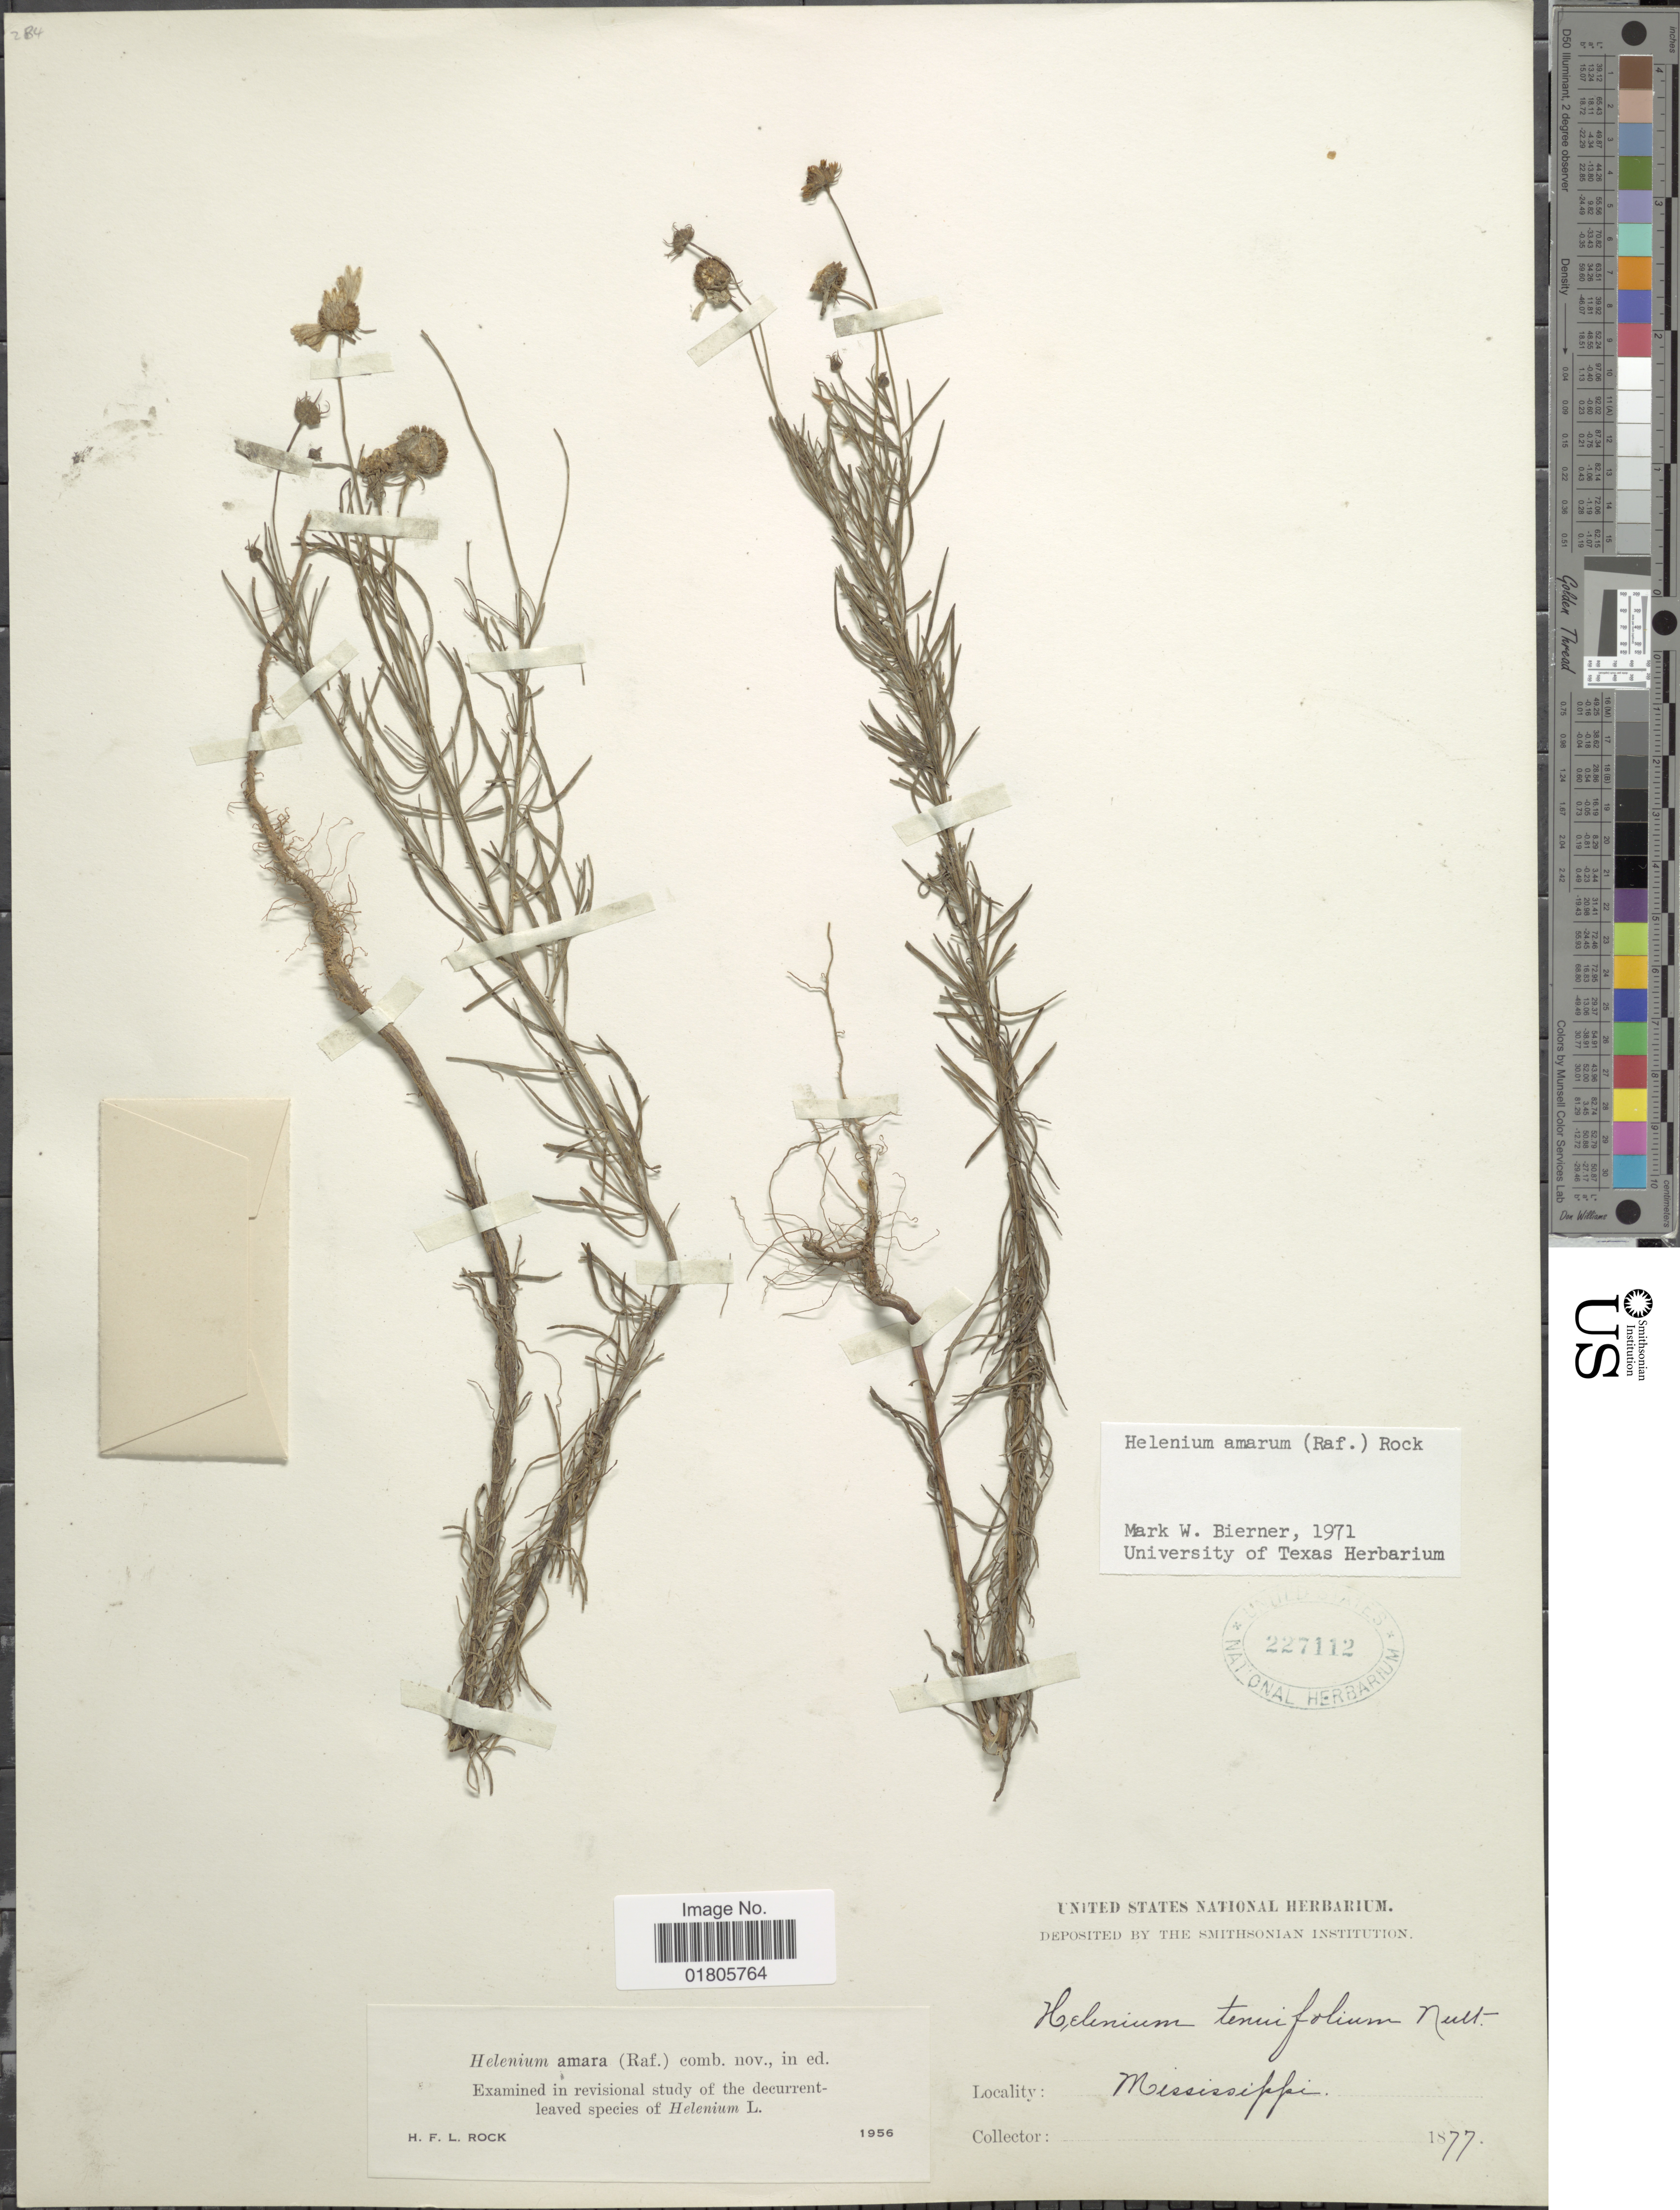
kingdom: Plantae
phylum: Tracheophyta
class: Magnoliopsida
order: Asterales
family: Asteraceae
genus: Helenium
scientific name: Helenium amarum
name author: (Raf.) H. Rock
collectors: ex herb. United States National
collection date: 1877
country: United States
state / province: Mississippi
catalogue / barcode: US 227112